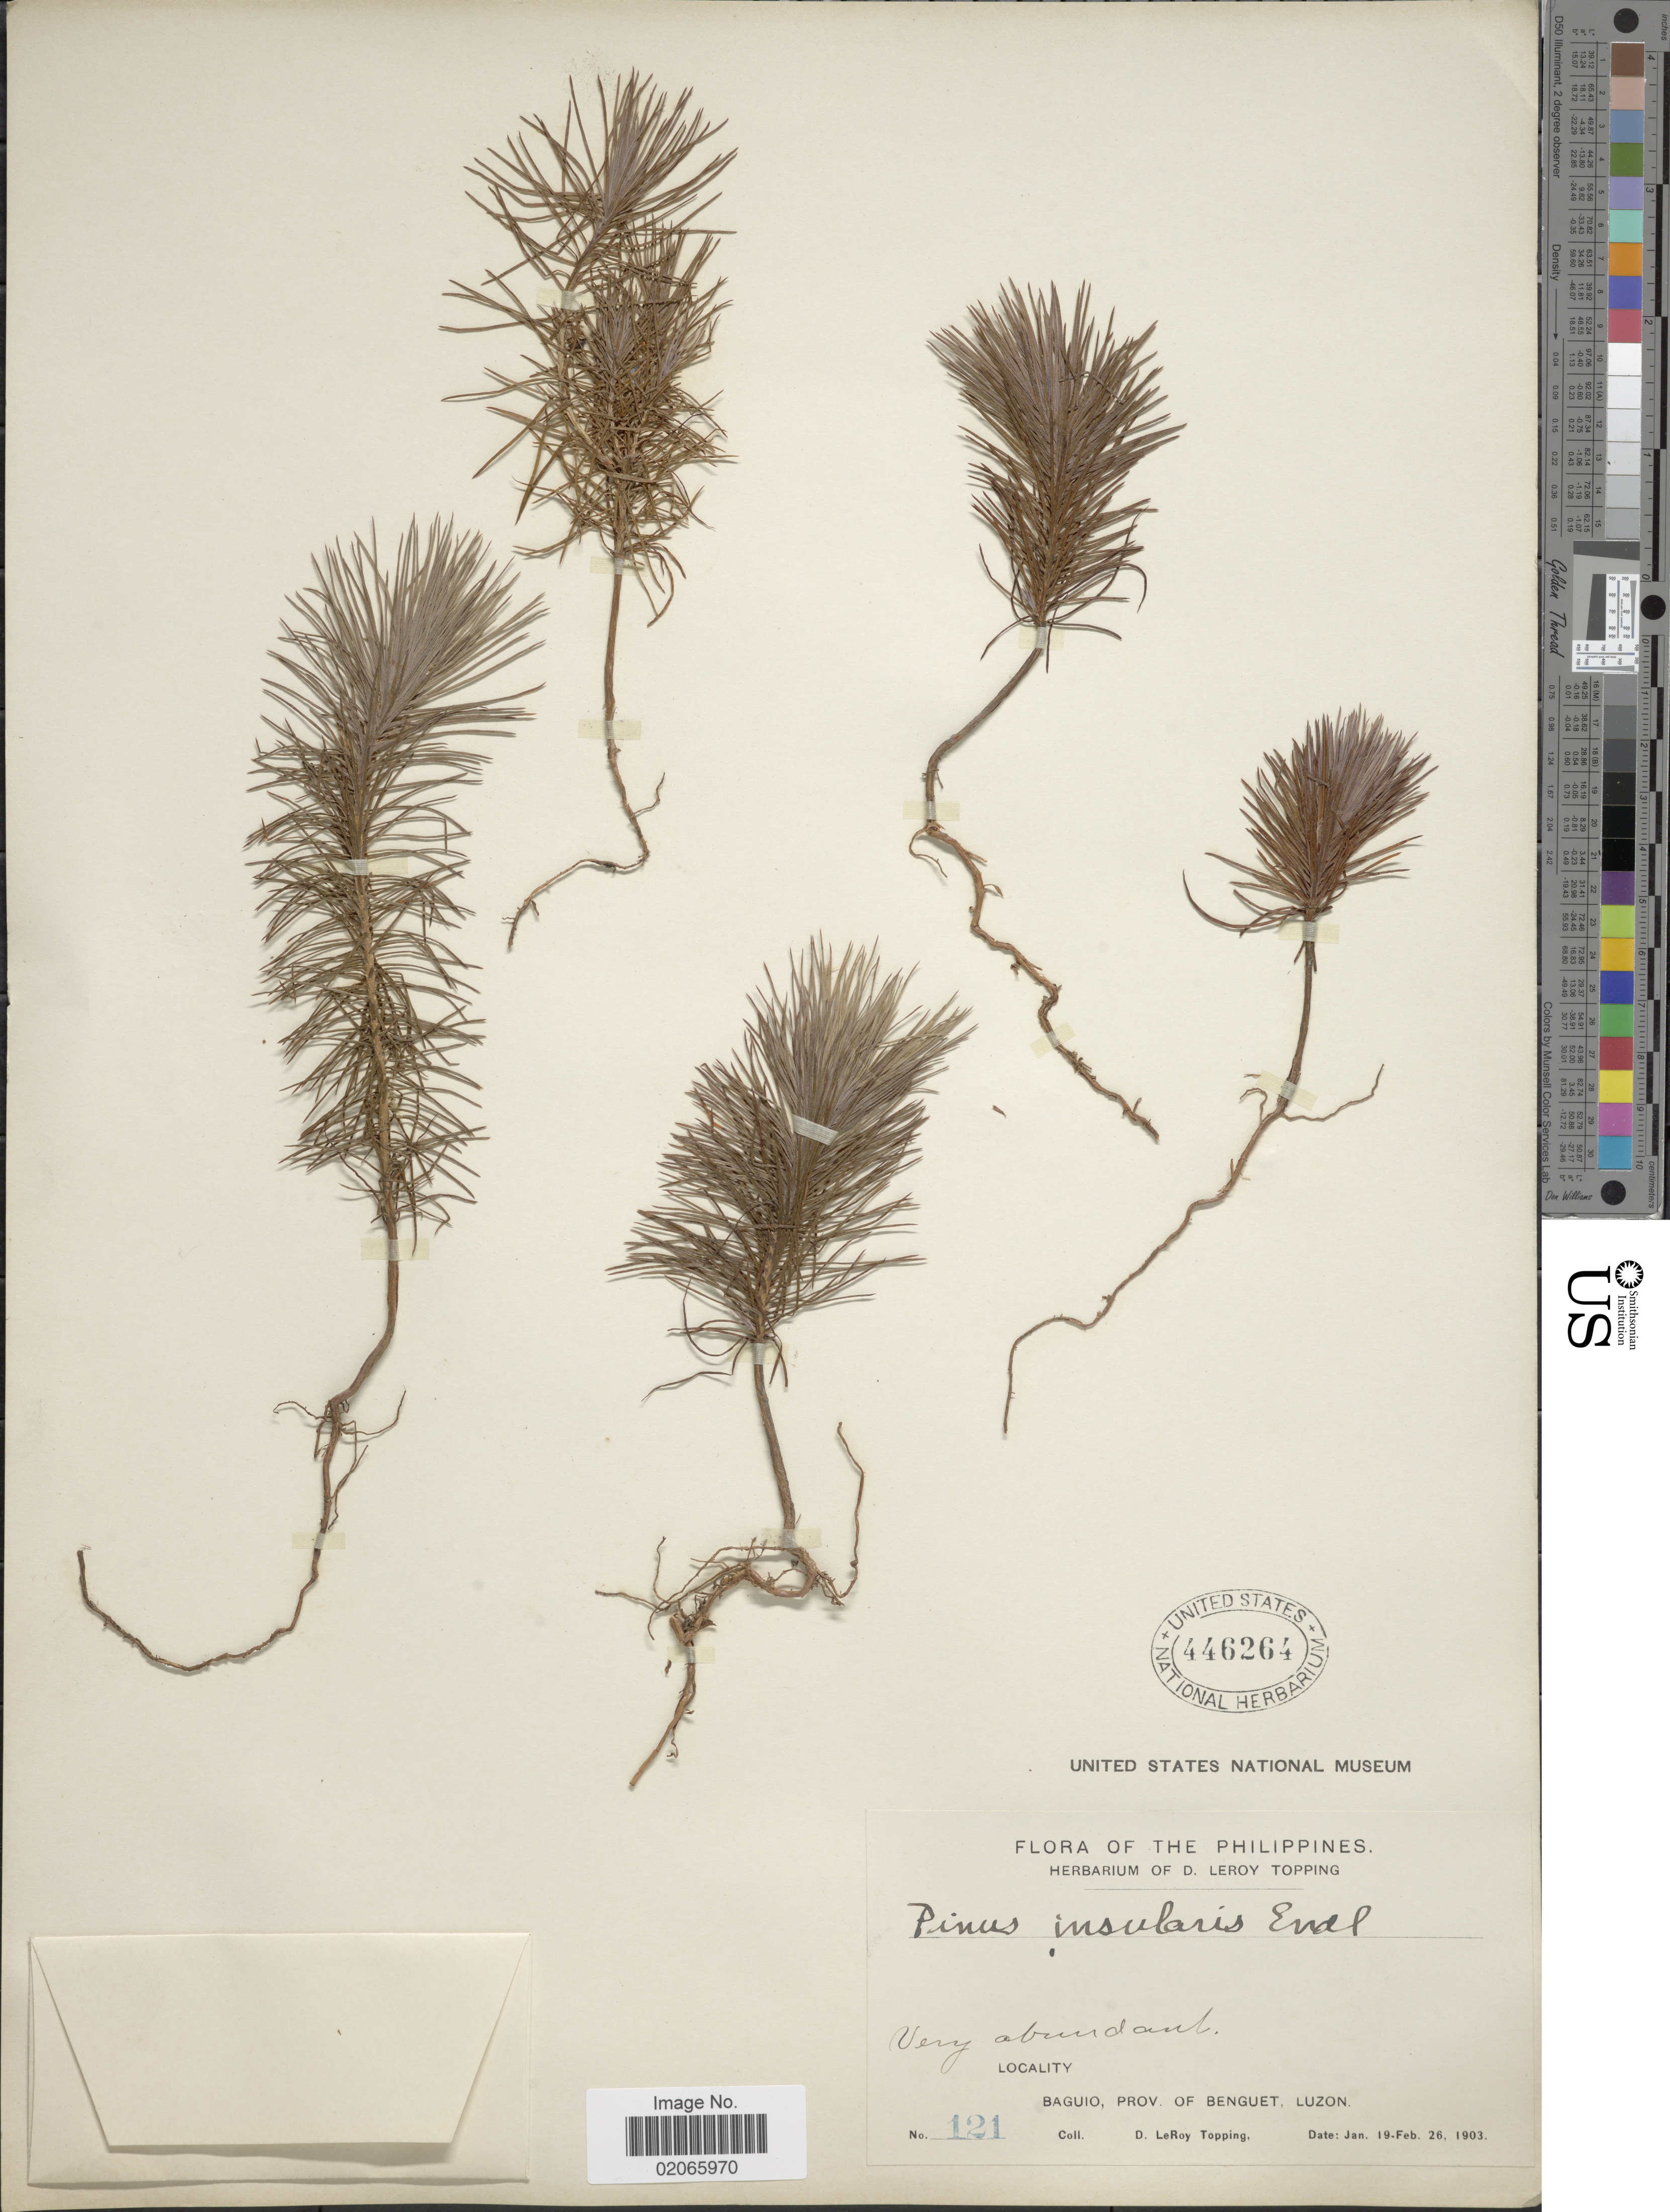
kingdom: Plantae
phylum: Tracheophyta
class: Pinopsida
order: Pinales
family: Pinaceae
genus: Pinus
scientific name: Pinus insularis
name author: Endl.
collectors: D. L. Topping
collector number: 121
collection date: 1903-01-19/1903-02-26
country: Philippines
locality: Baguio, Prov. of Benguet, Luzon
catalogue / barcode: US 446264